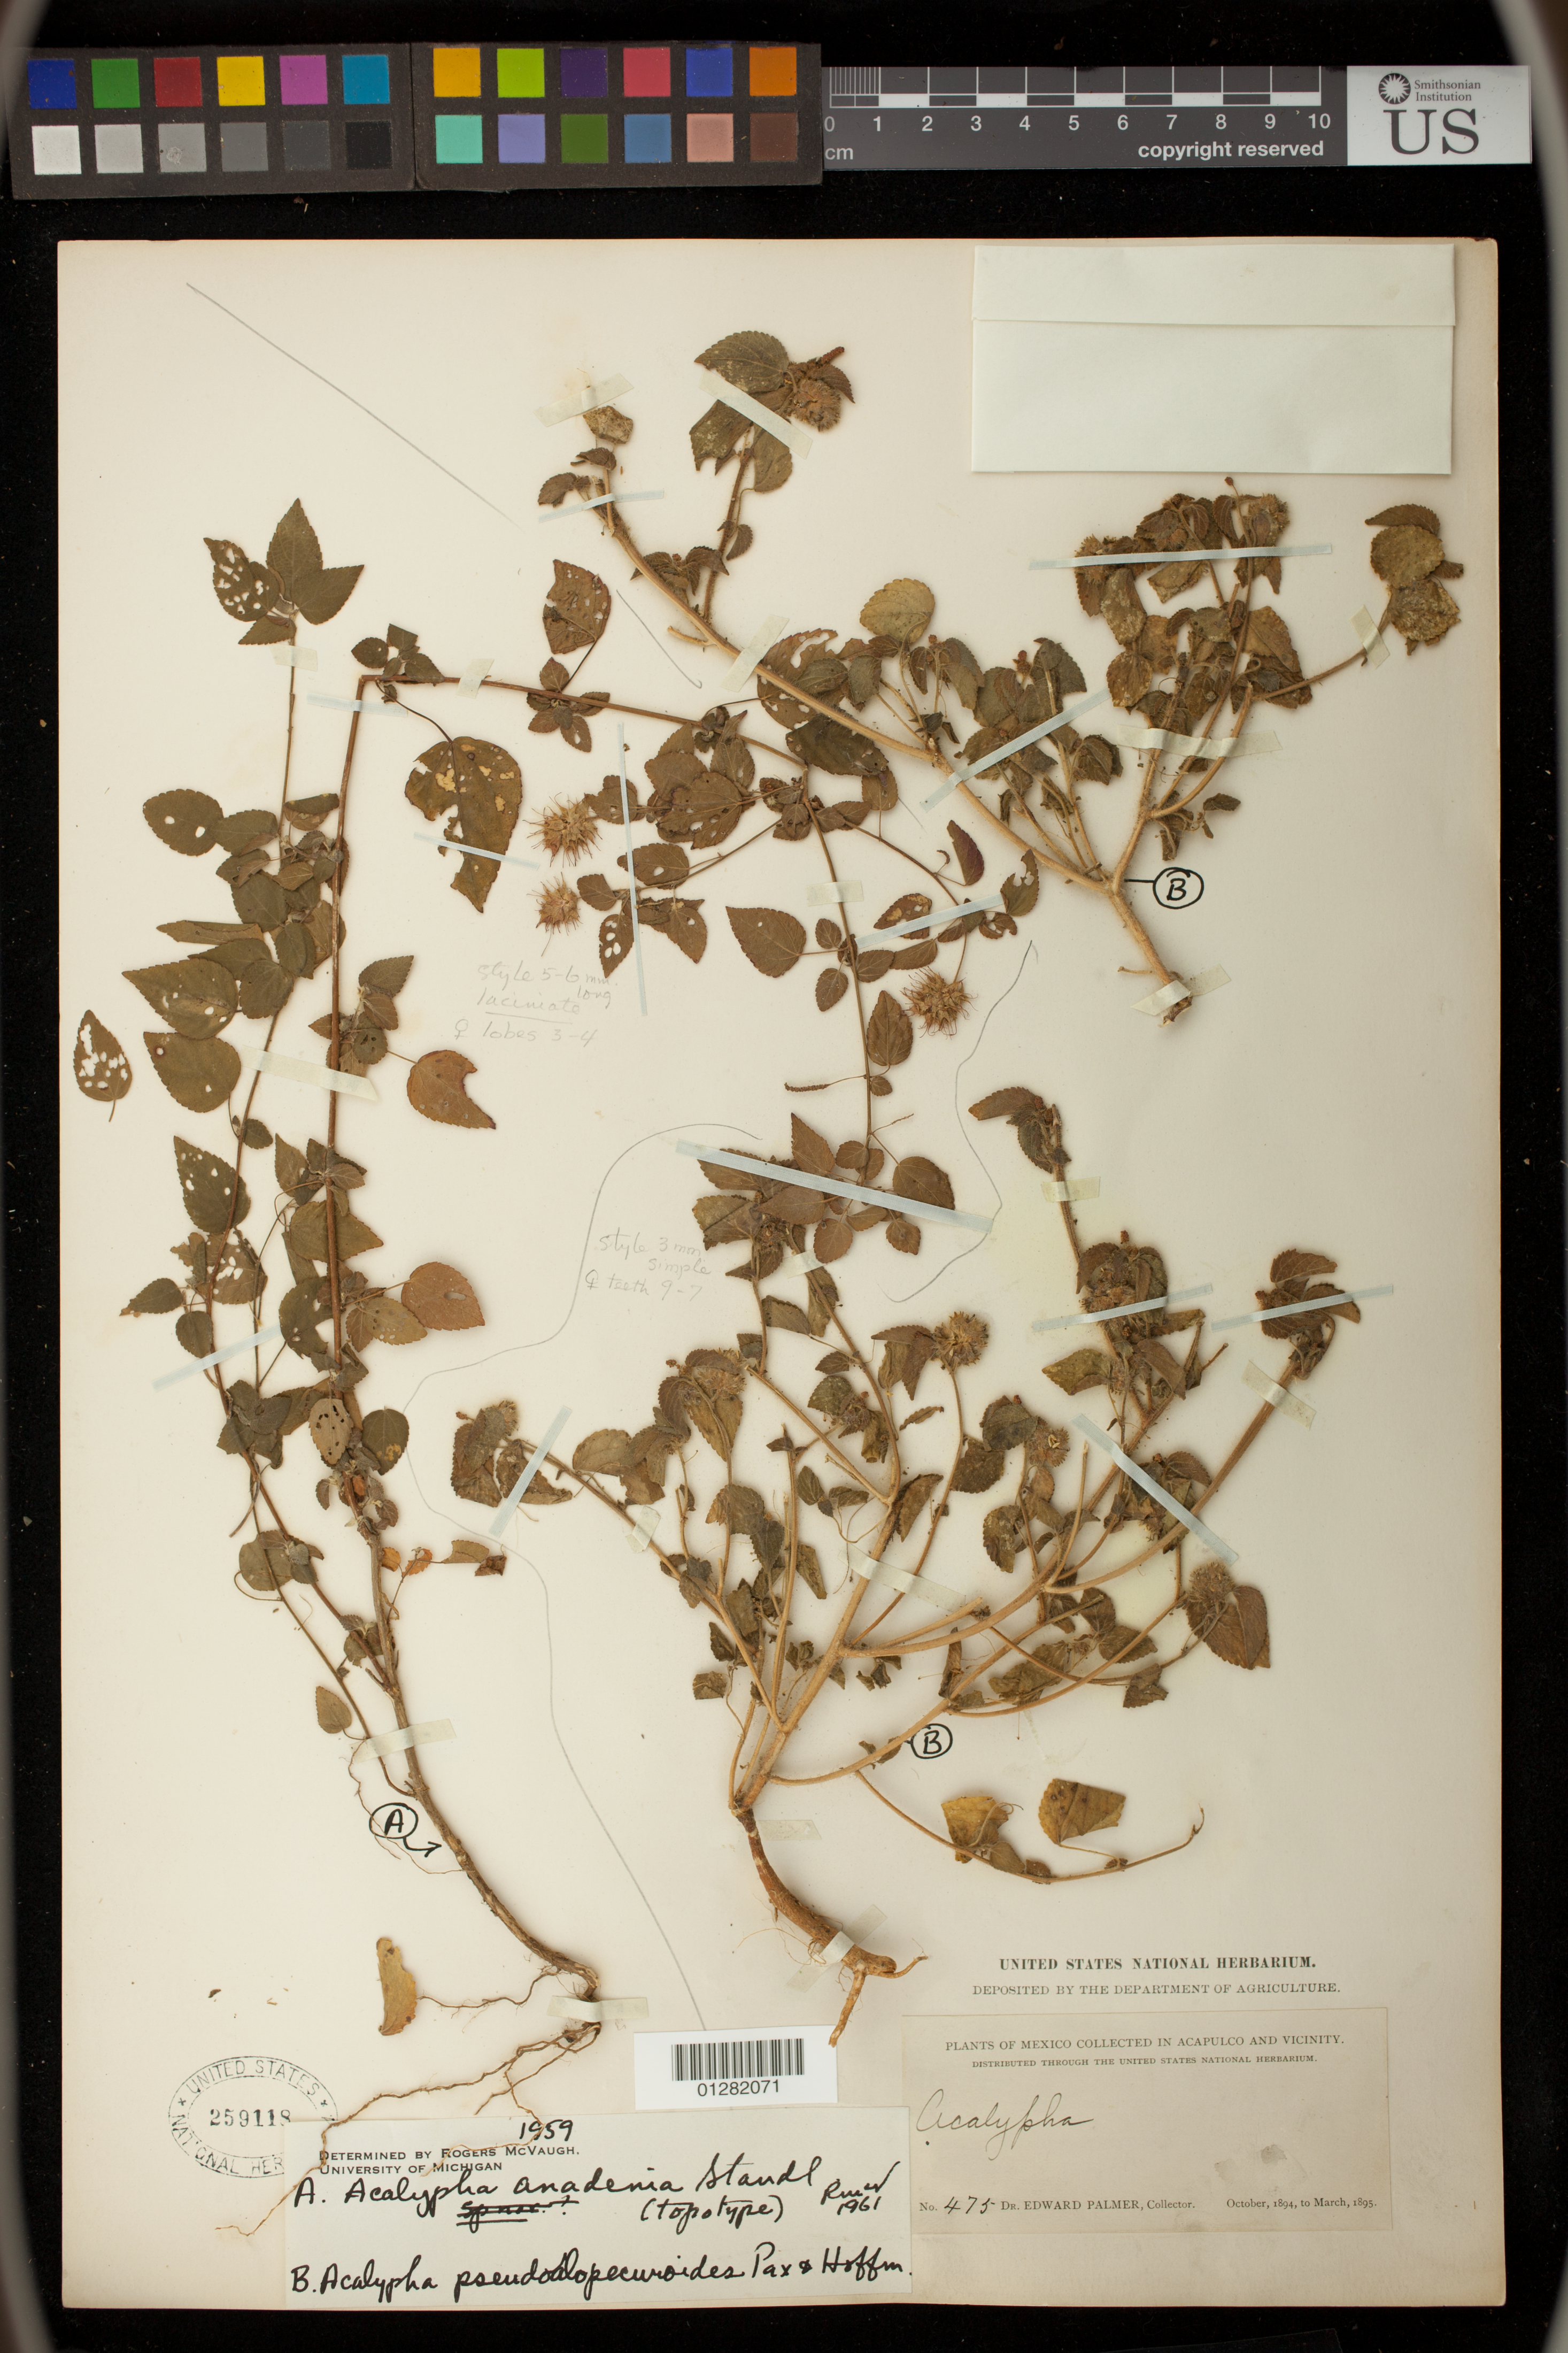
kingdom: Plantae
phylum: Tracheophyta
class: Magnoliopsida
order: Malpighiales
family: Euphorbiaceae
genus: Acalypha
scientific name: Acalypha anadenia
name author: Standl.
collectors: E. Palmer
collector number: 475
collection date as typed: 1894-10 1895-03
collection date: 1894-10/1895-03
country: Mexico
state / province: Guerrero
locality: Acapulco and vicinity.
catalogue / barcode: US 259118